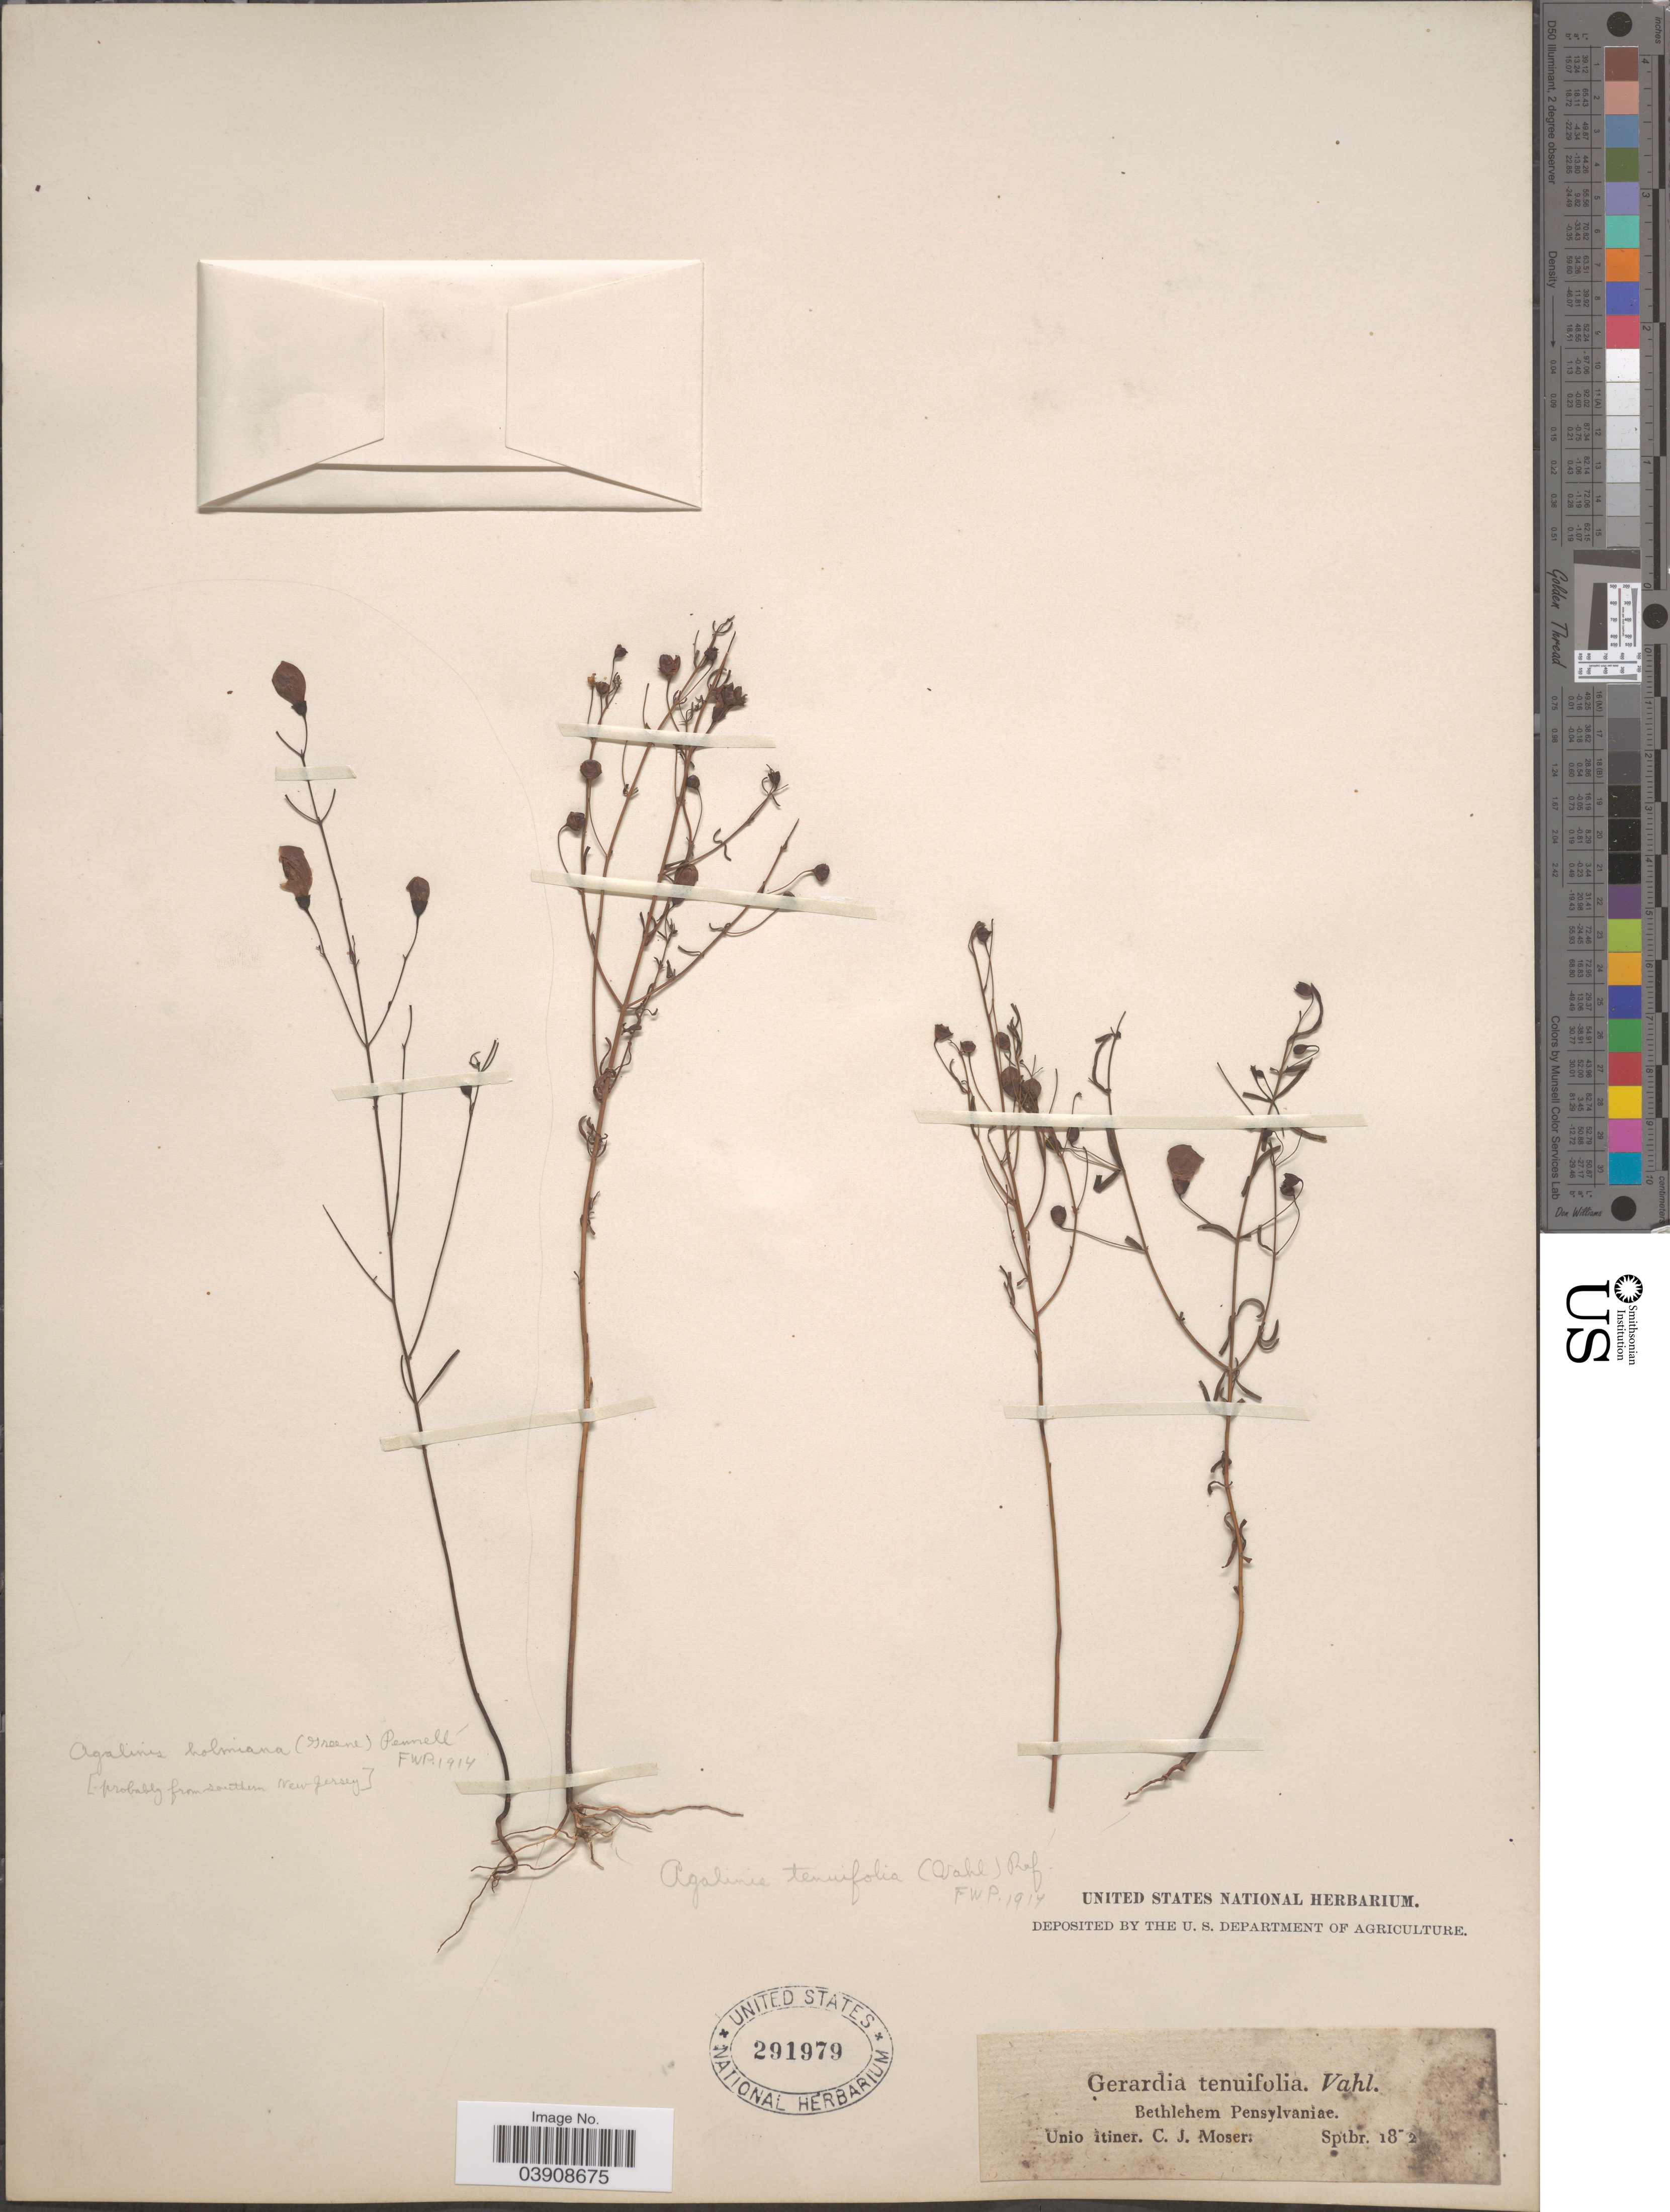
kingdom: Plantae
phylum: Tracheophyta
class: Magnoliopsida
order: Lamiales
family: Orobanchaceae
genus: Agalinis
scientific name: Agalinis tenuifolia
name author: (Vahl) Raf.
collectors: C. Moser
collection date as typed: sptbr. 18!2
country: United States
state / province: Pennsylvania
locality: Bethlehem Pensylvaniae. Unio itiner.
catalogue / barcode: US 291979